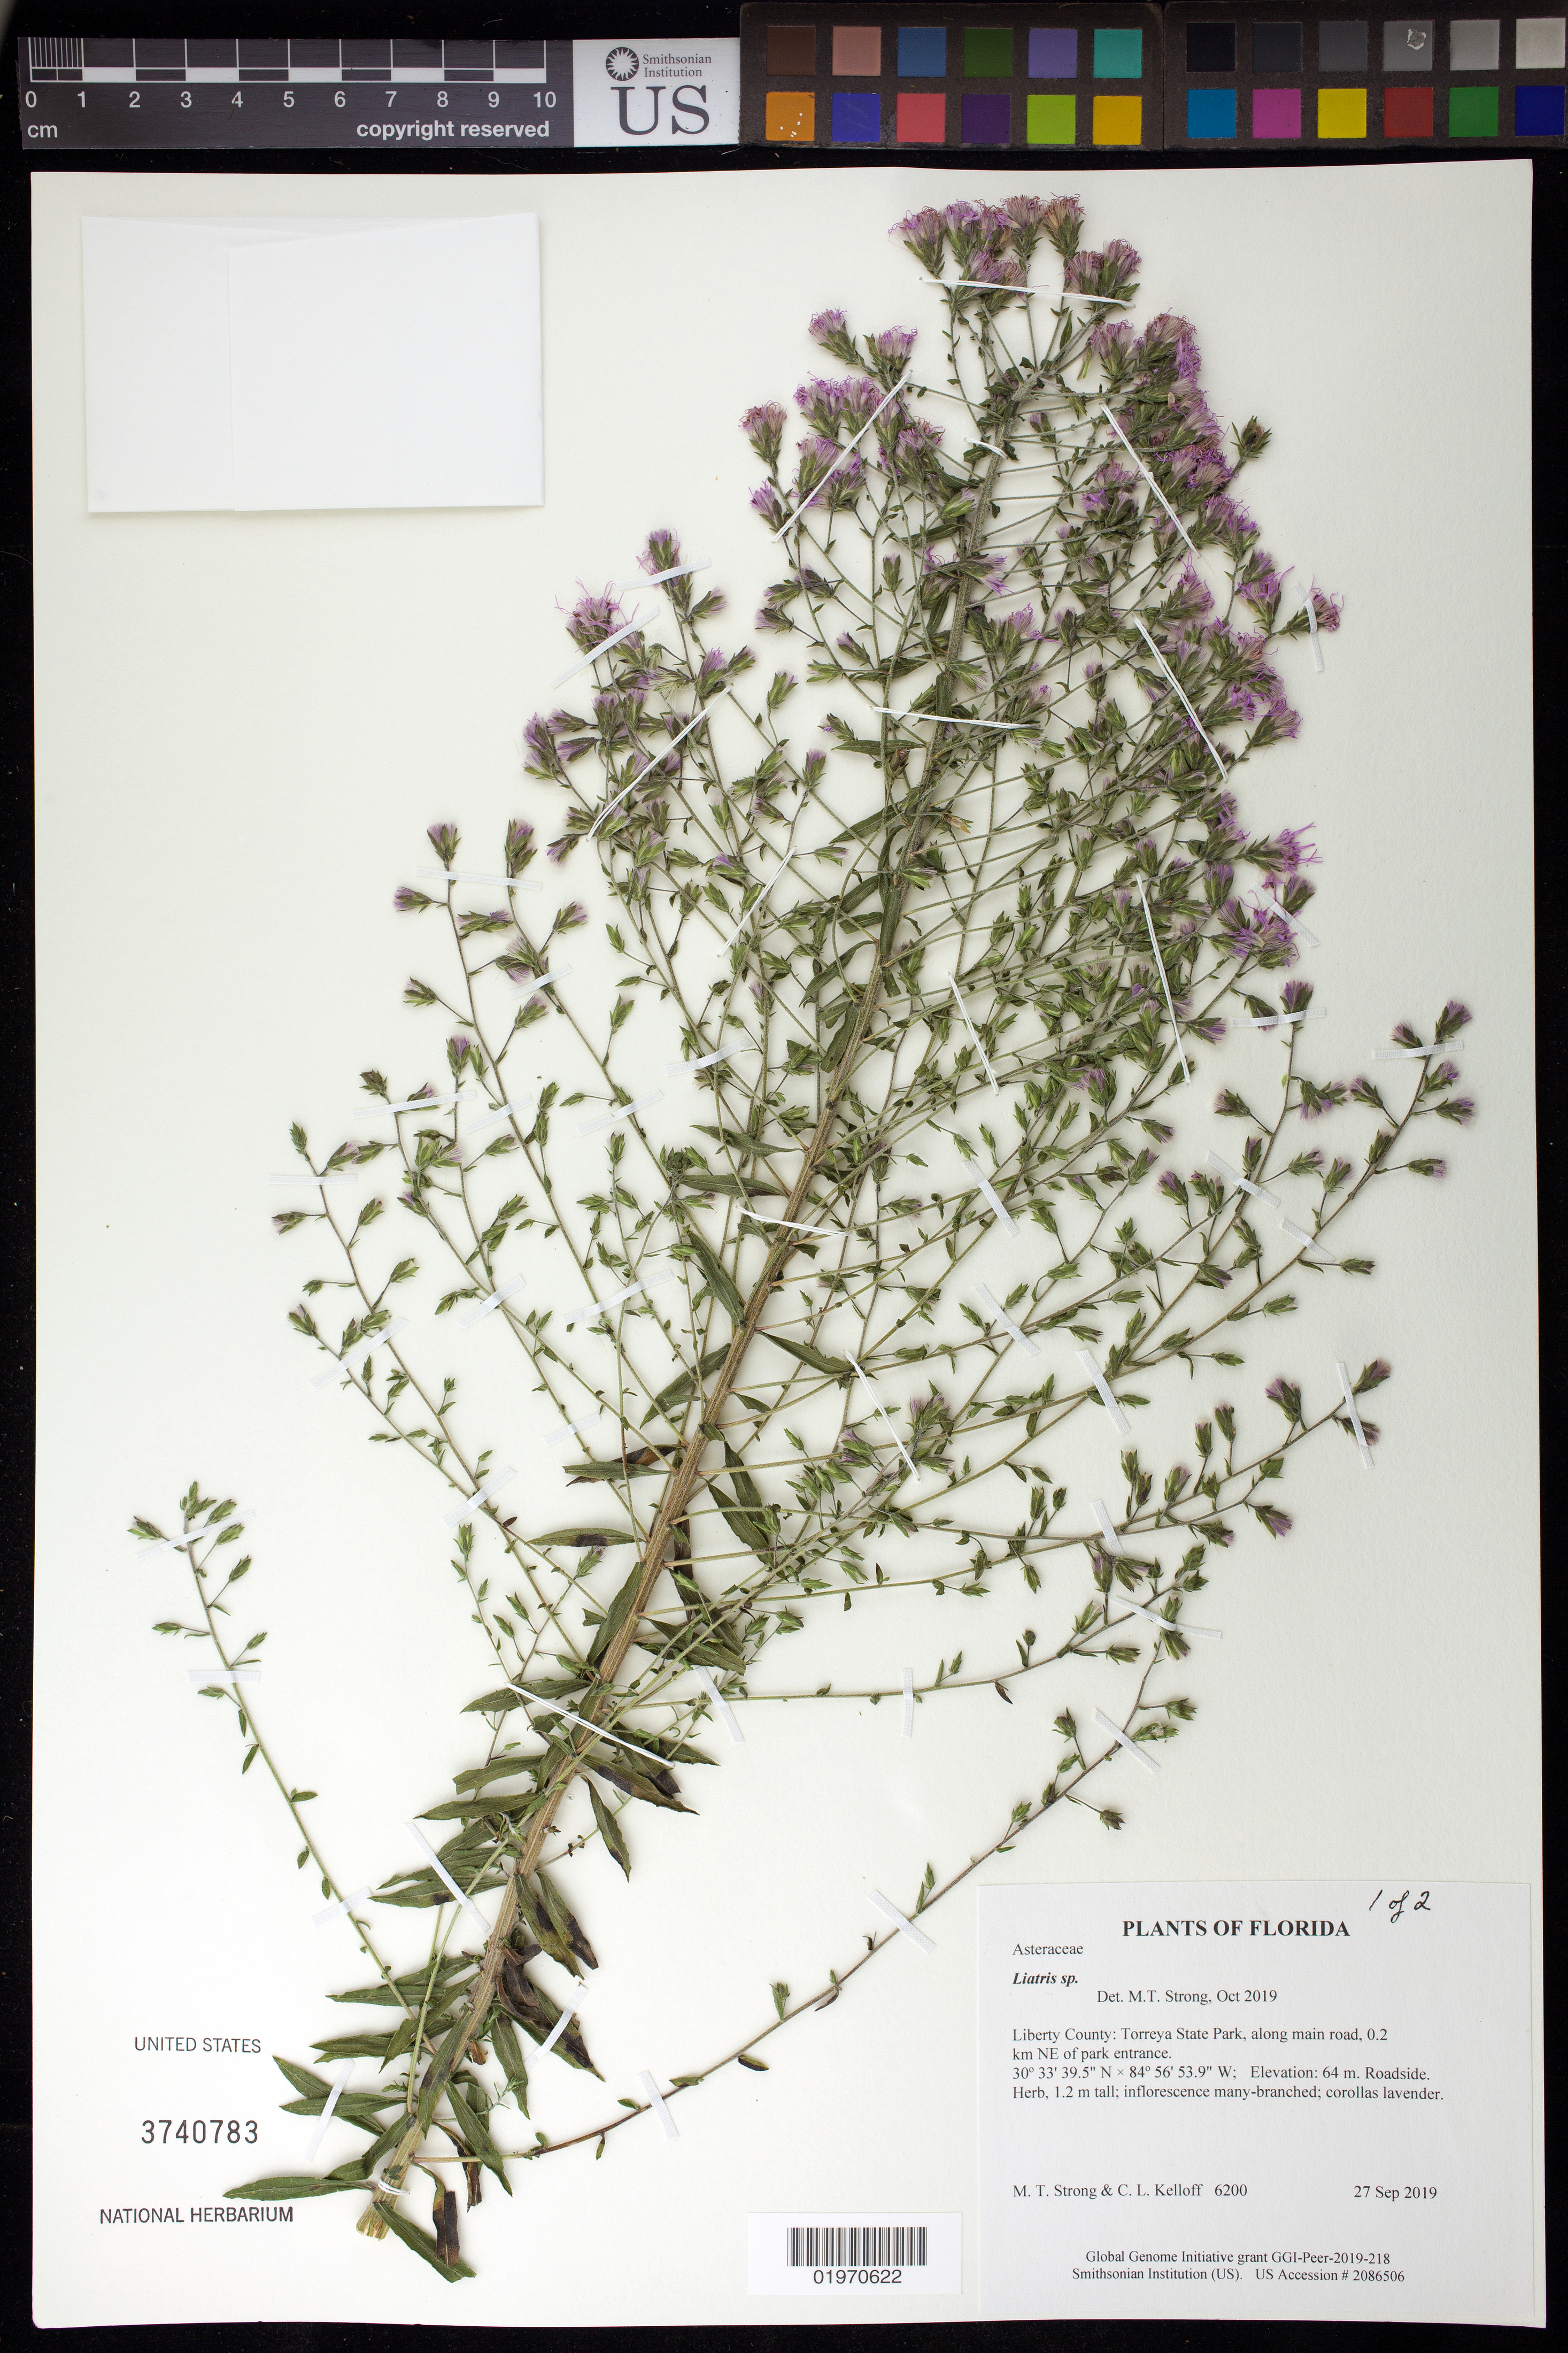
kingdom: Plantae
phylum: Tracheophyta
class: Magnoliopsida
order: Asterales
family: Asteraceae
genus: Liatris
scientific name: Liatris sp.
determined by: Strong, Mark T., (BOT), Smithsonian Institution - National Museum of Natural History (UNITED STATES)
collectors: M. T. Strong & C. L. Kelloff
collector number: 6200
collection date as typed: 27 Sep 2019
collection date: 2019-09-27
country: United States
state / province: Florida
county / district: Liberty County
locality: Torreya State Park, along main road, 0.2 km NE of park entrance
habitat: Roadside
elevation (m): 64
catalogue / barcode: US 3740783